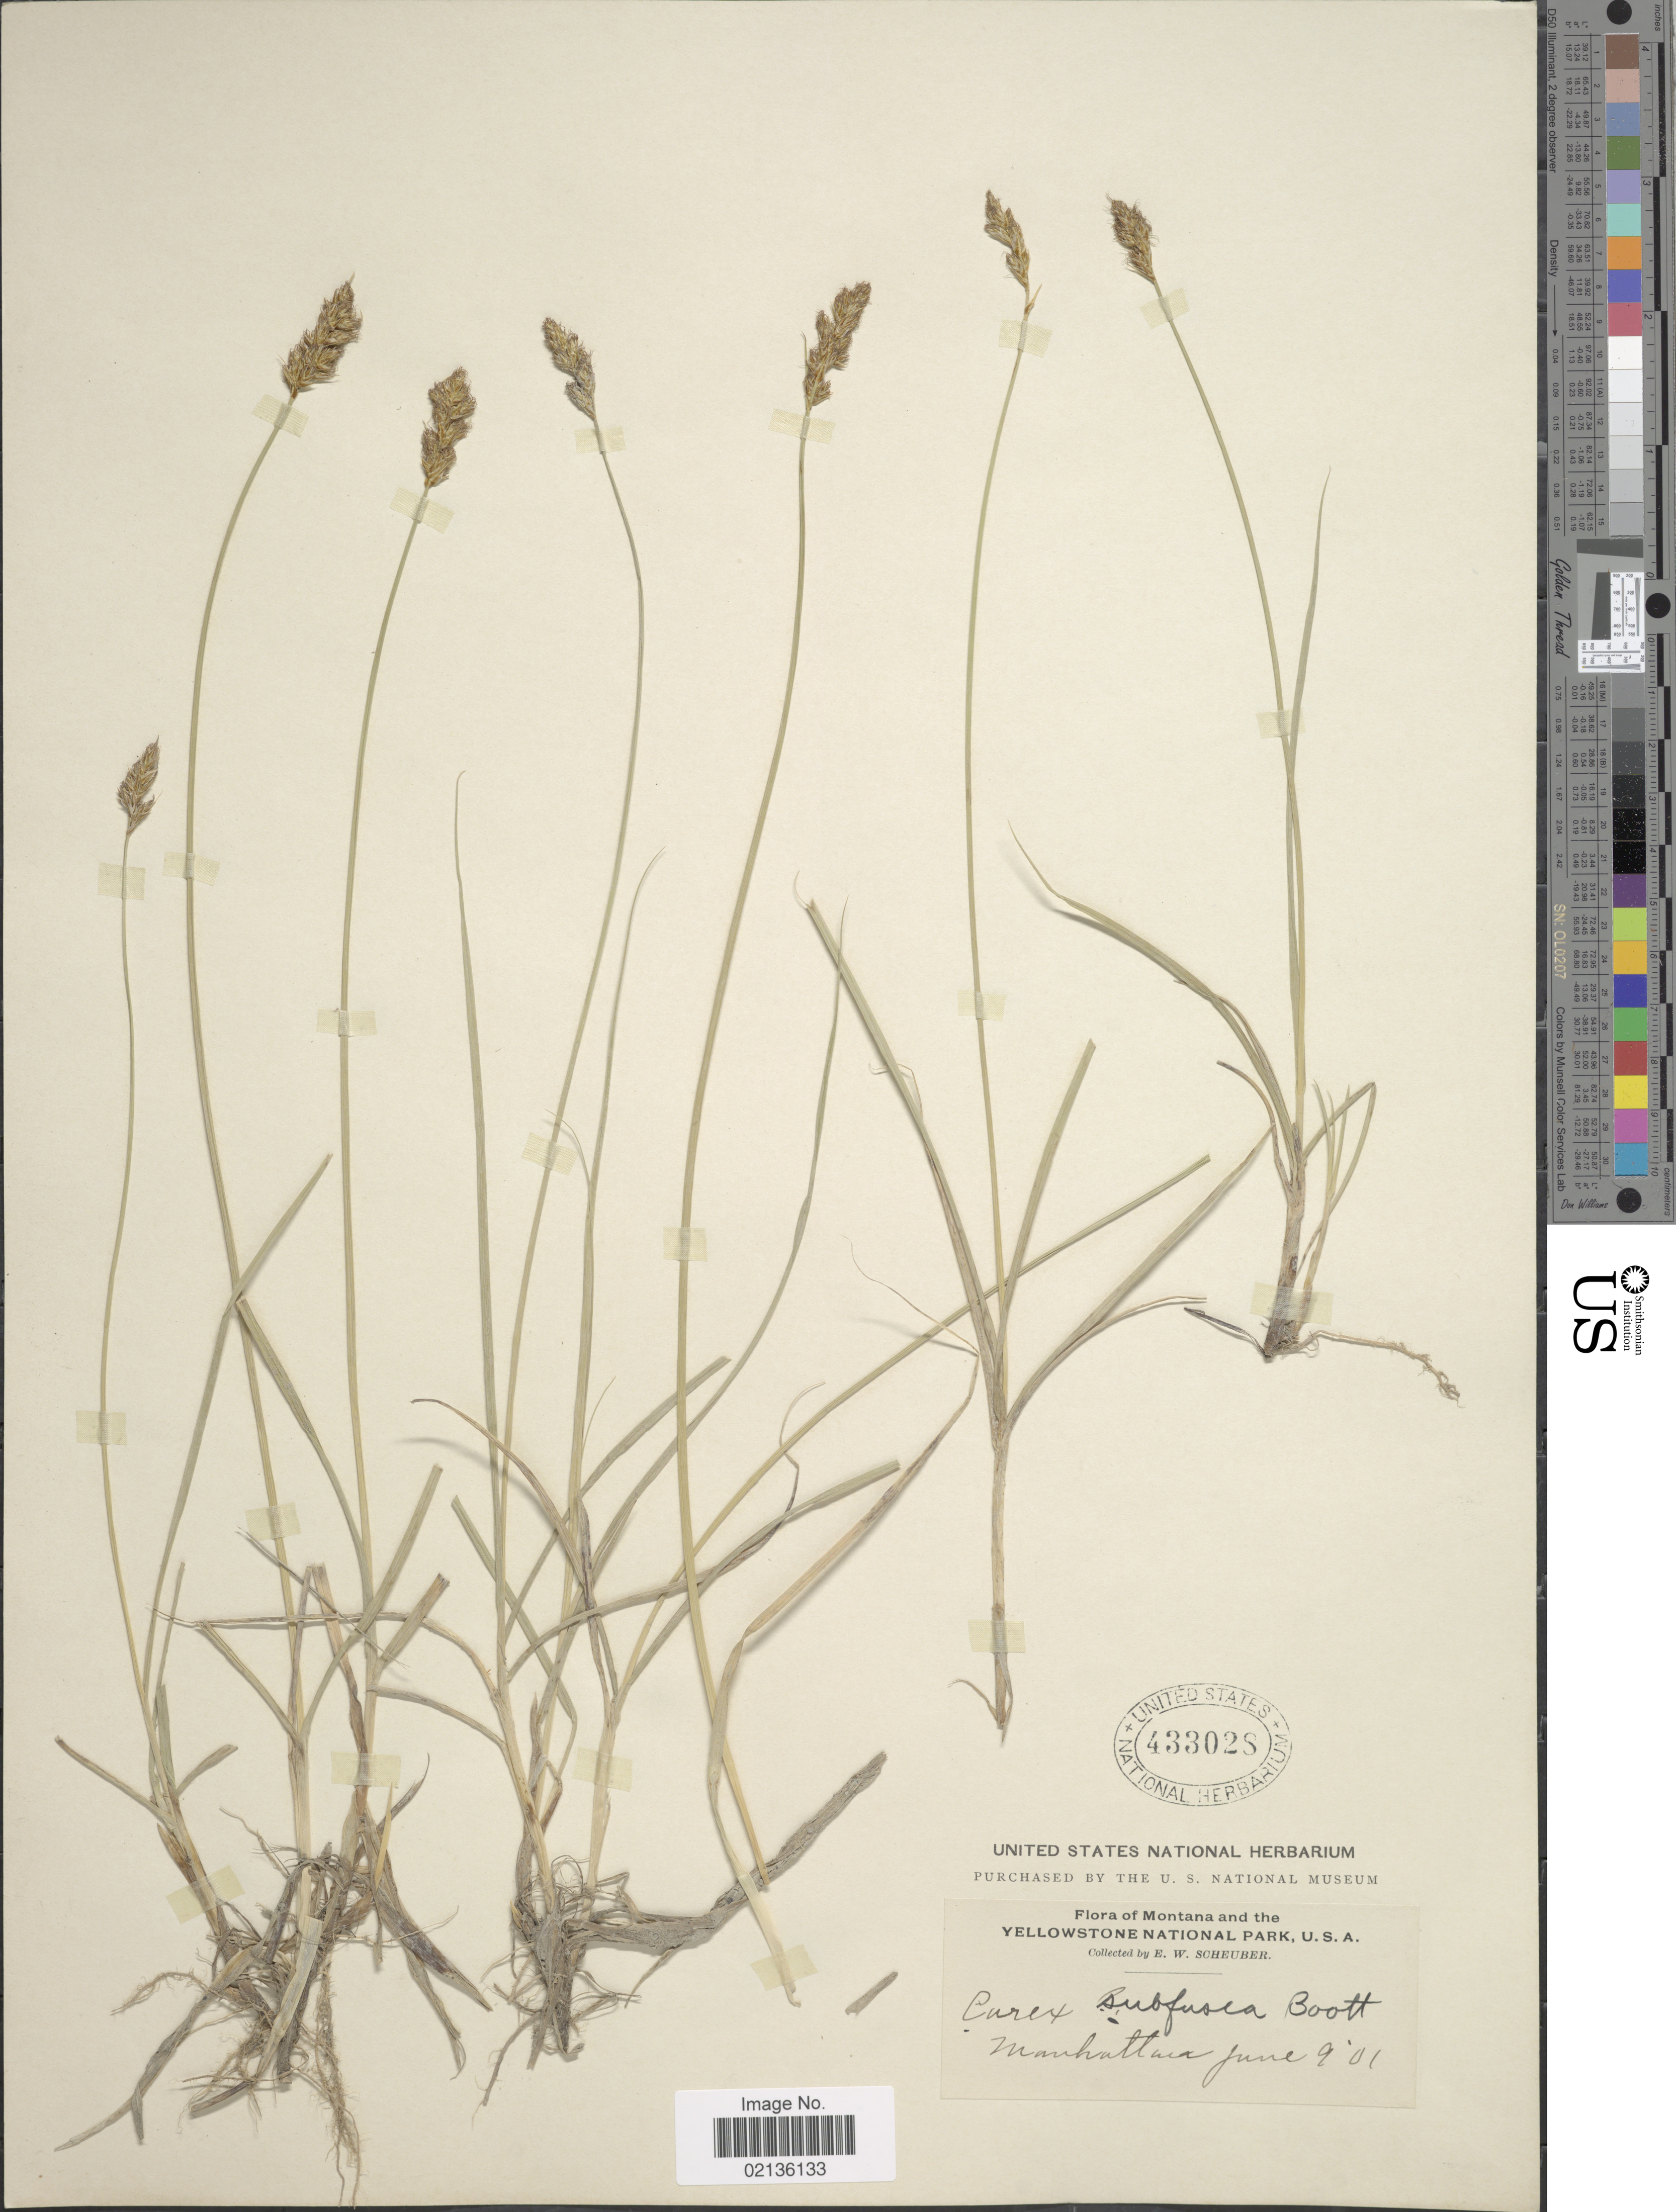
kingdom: Plantae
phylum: Tracheophyta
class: Liliopsida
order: Poales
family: Cyperaceae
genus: Carex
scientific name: Carex subfusca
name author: W. Boott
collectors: E. Scheuber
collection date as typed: Transcribed d/m/y: 9/6/1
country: United States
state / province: Montana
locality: Yellowstone National Park, Manhattan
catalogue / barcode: US 433028